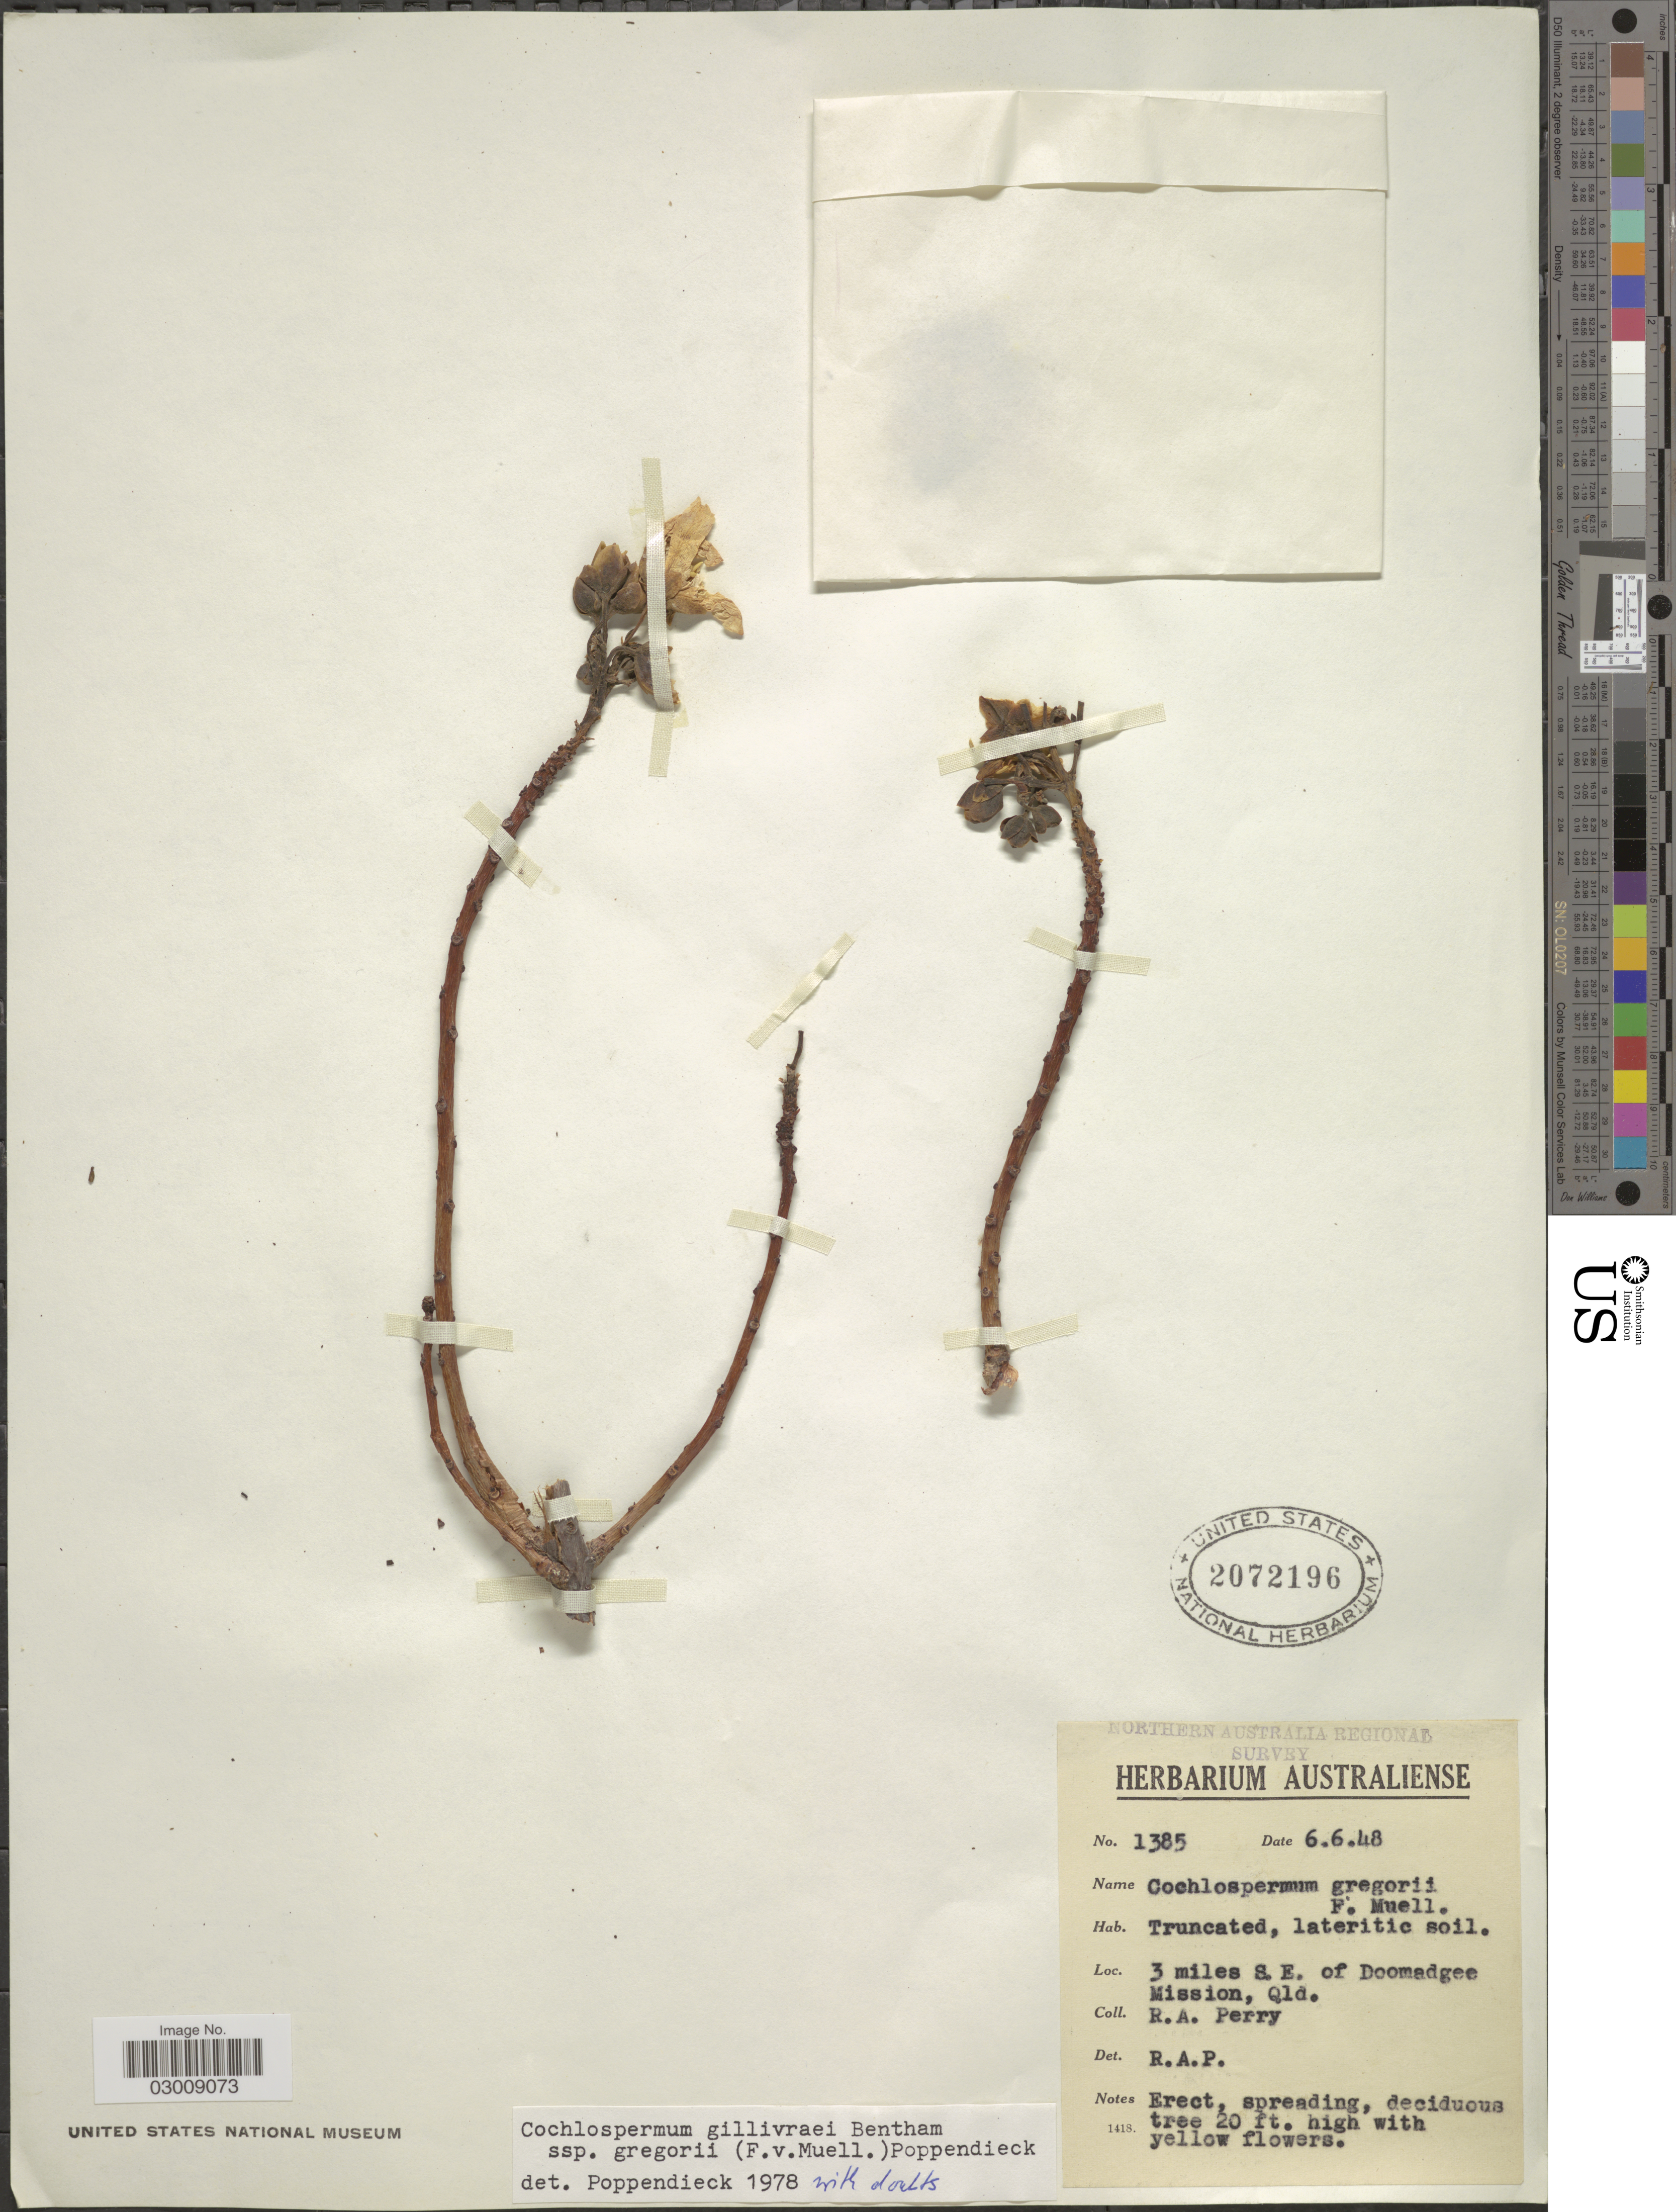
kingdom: Plantae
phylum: Tracheophyta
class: Magnoliopsida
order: Malvales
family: Cochlospermaceae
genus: Cochlospermum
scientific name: Cochlospermum gillivraei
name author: Benth.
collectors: Perry, R. A.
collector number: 1385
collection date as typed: Transcribed d/m/y: 6/6/48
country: Australia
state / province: Queensland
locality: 3 miles S.E. of Dommadgee Mission.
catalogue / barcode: US 2072196